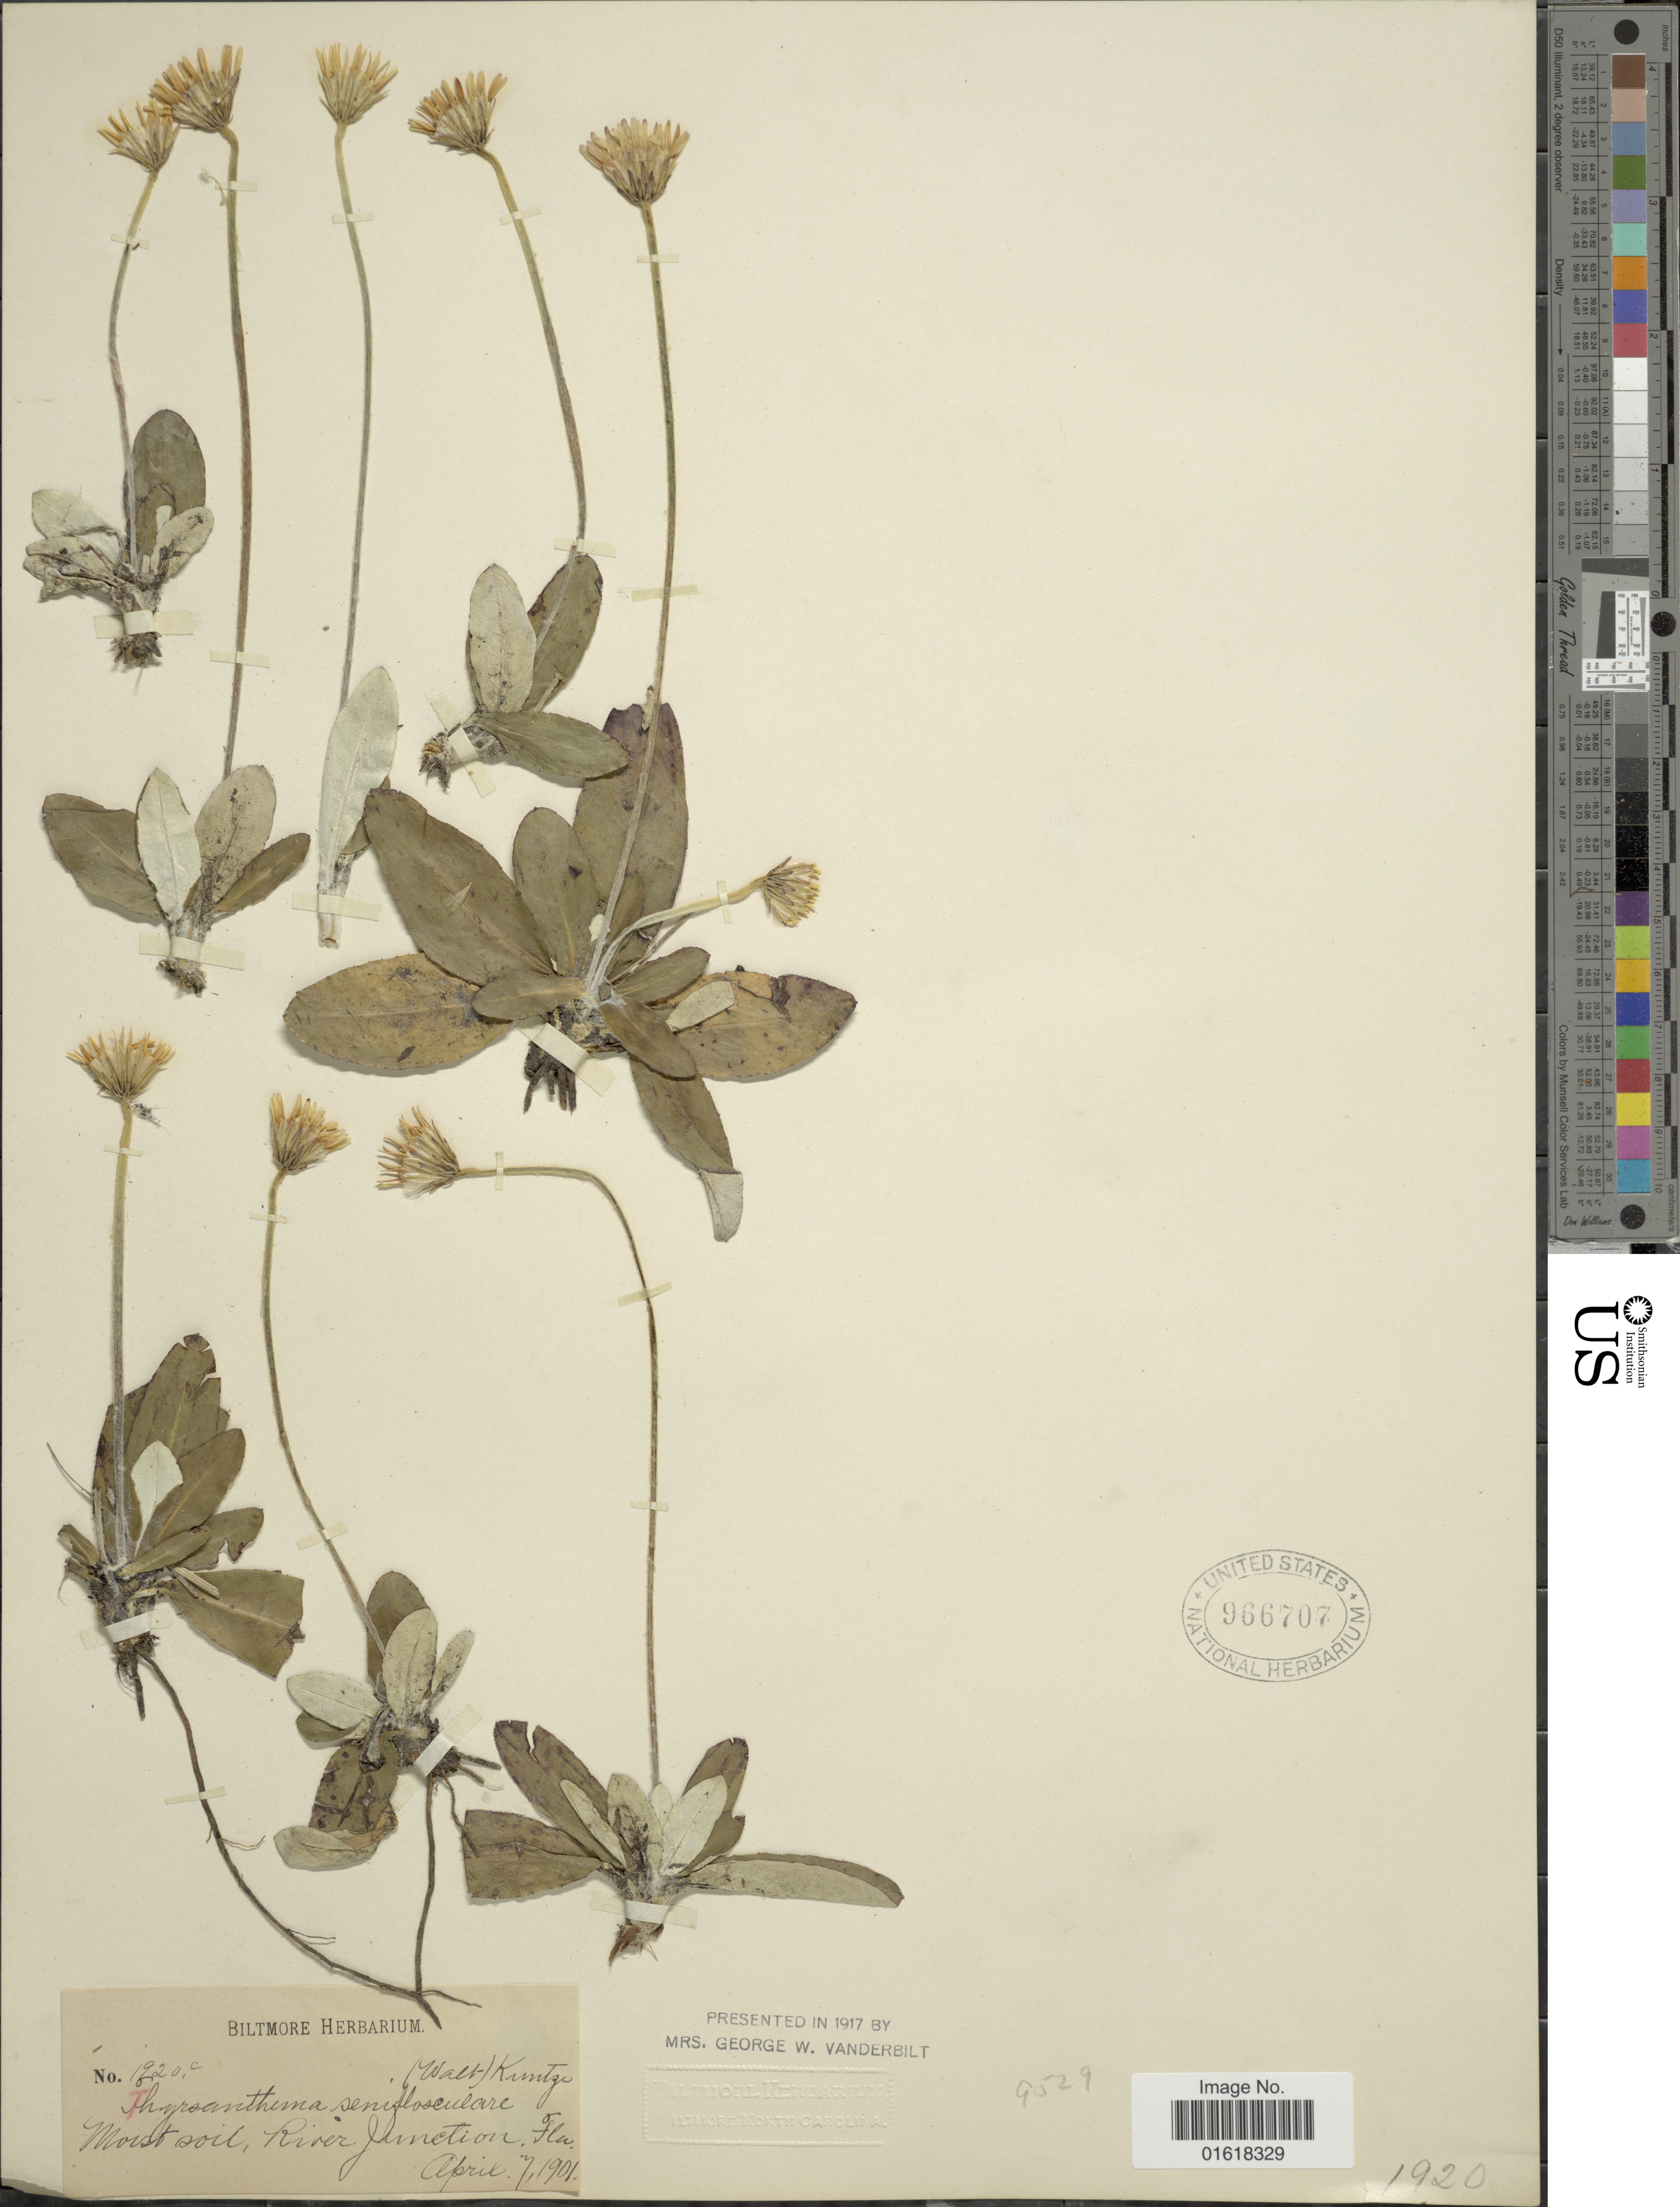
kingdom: Plantae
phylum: Tracheophyta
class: Magnoliopsida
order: Asterales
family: Asteraceae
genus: Chaptalia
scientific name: Chaptalia tomentosa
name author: Vent.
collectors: ex herb. Biltmore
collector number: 1920c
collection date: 1901-04-07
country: United States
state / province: Florida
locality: River Junction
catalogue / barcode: US 966707